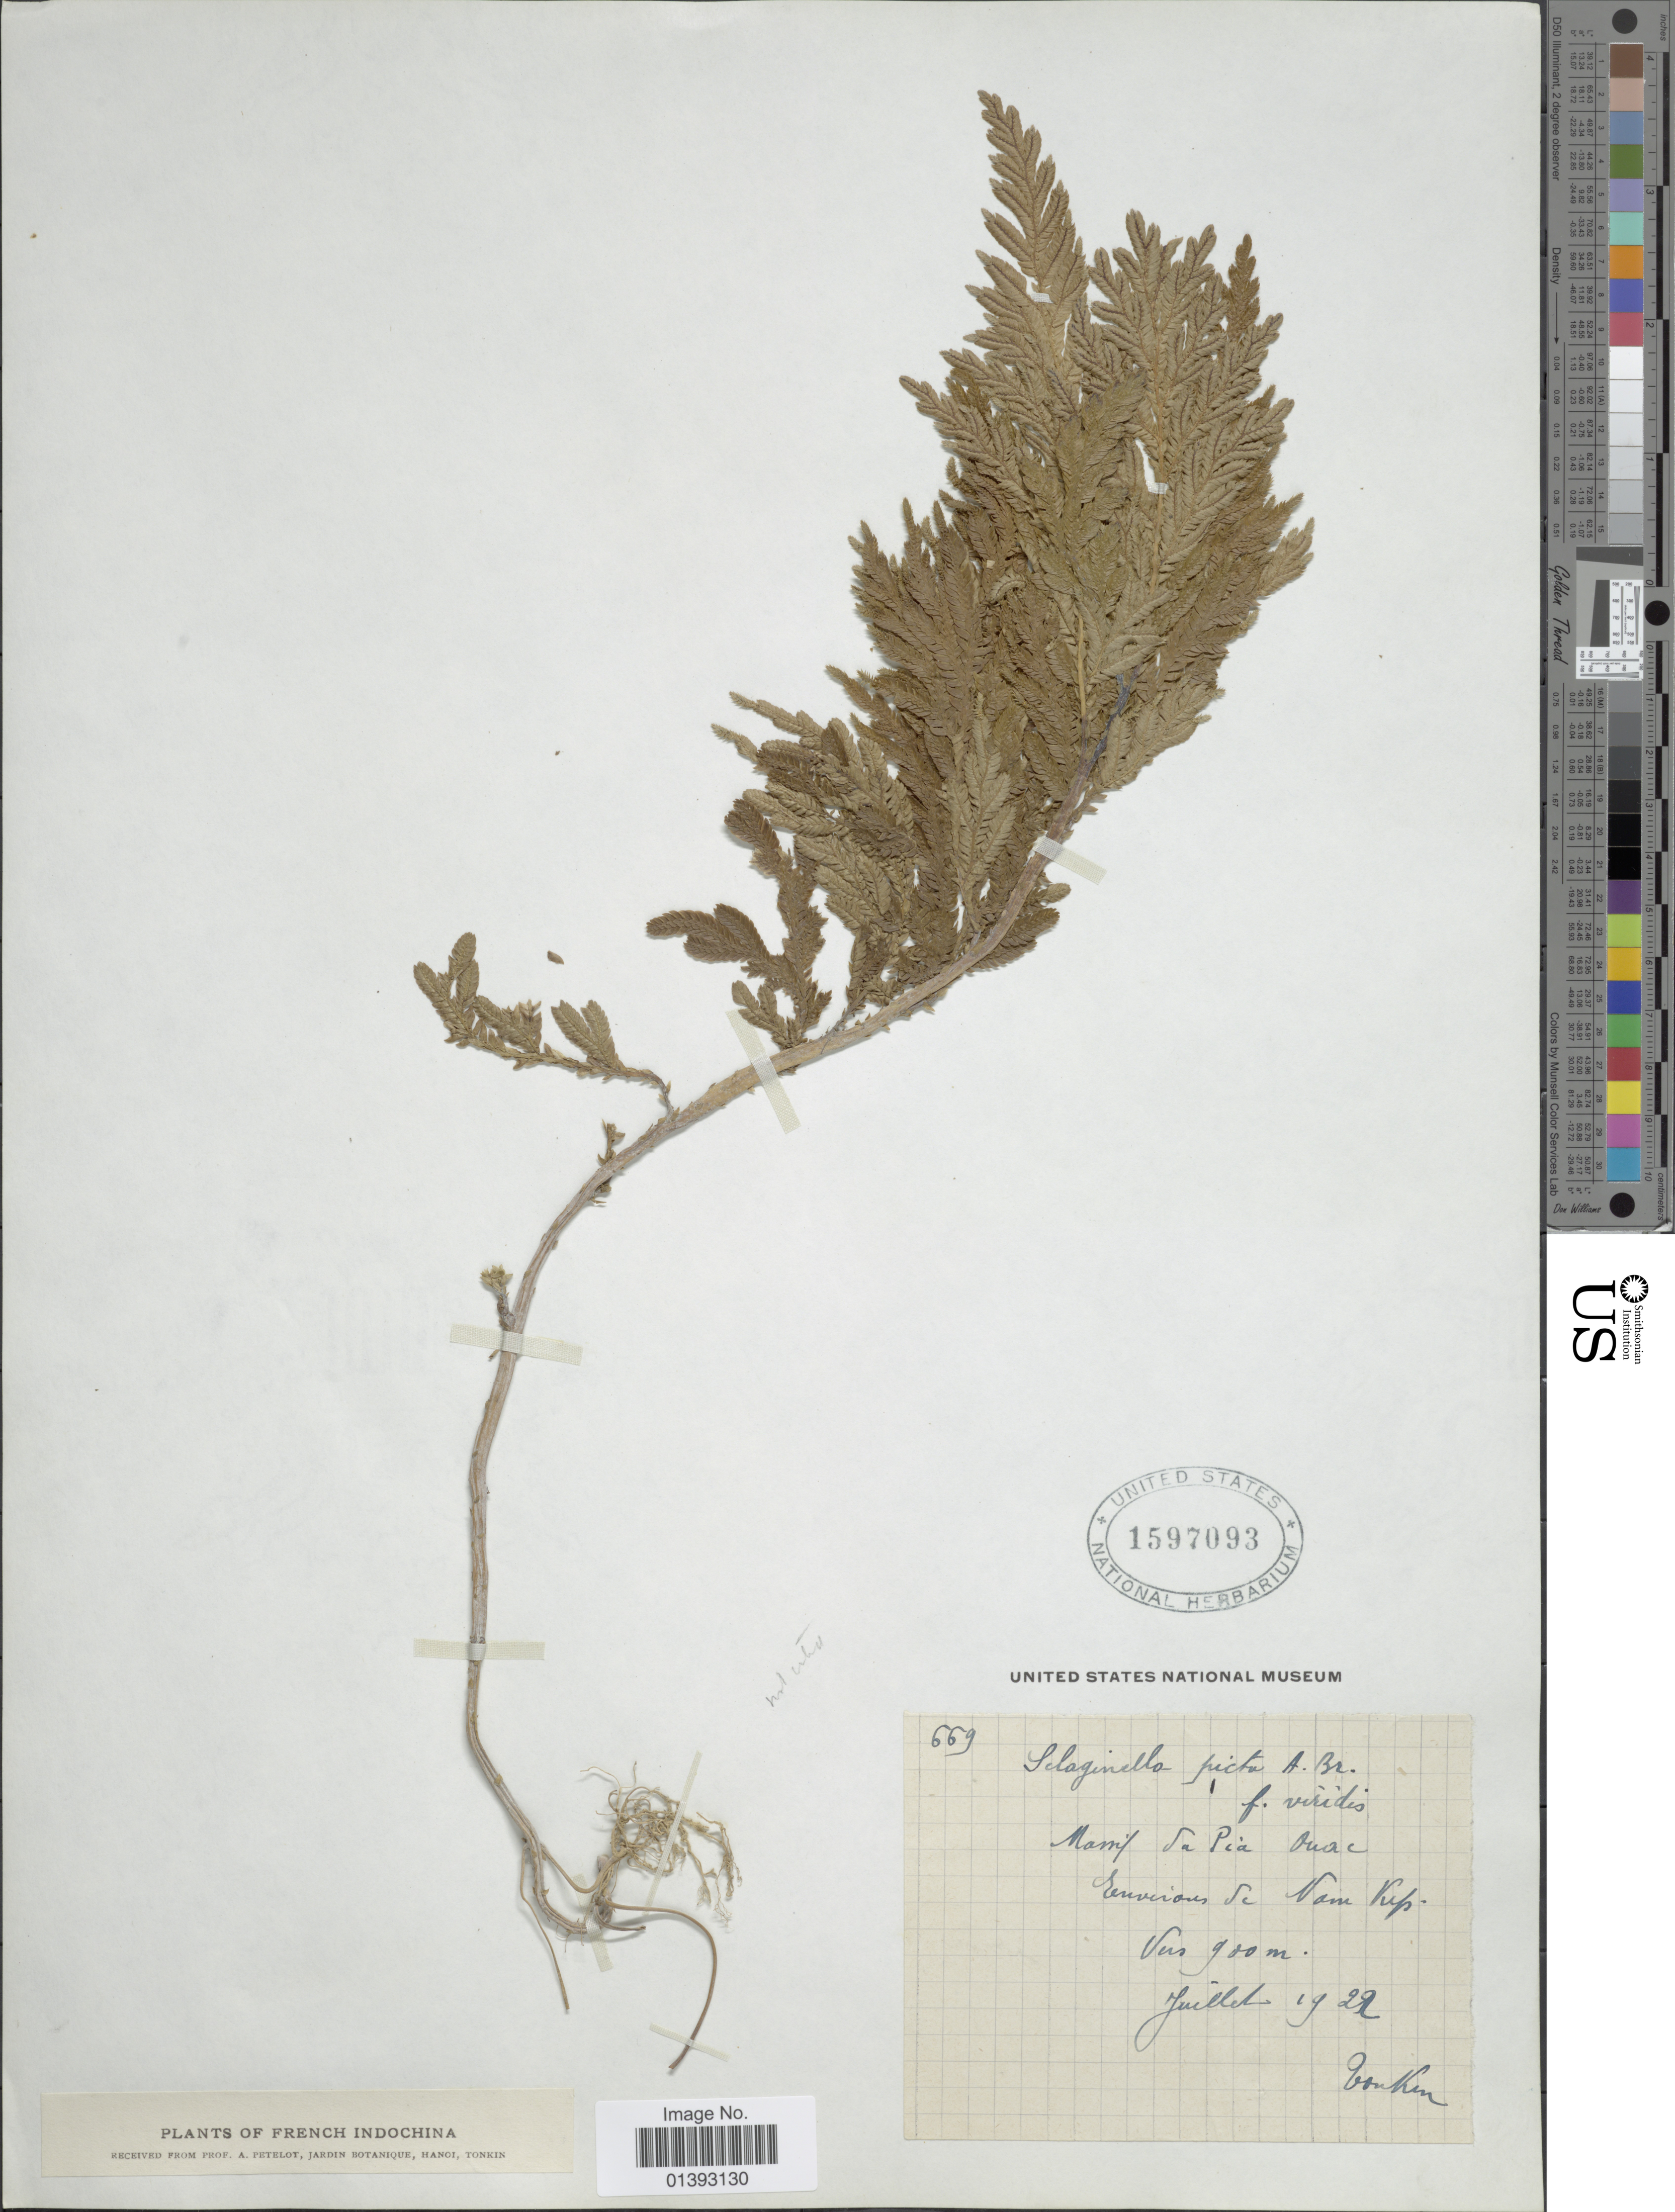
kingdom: Plantae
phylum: Tracheophyta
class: Lycopodiopsida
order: Selaginellales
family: Selaginellaceae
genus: Selaginella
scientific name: Selaginella picta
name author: (Griff.) A. Braun ex Baker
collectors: A. Petelot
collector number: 669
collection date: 1922-07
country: Vietnam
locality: French Indochina, Tonkin. Massif du Pia Ouac, environs de Nam Kep [interpreted]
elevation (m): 900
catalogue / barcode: US 1597093